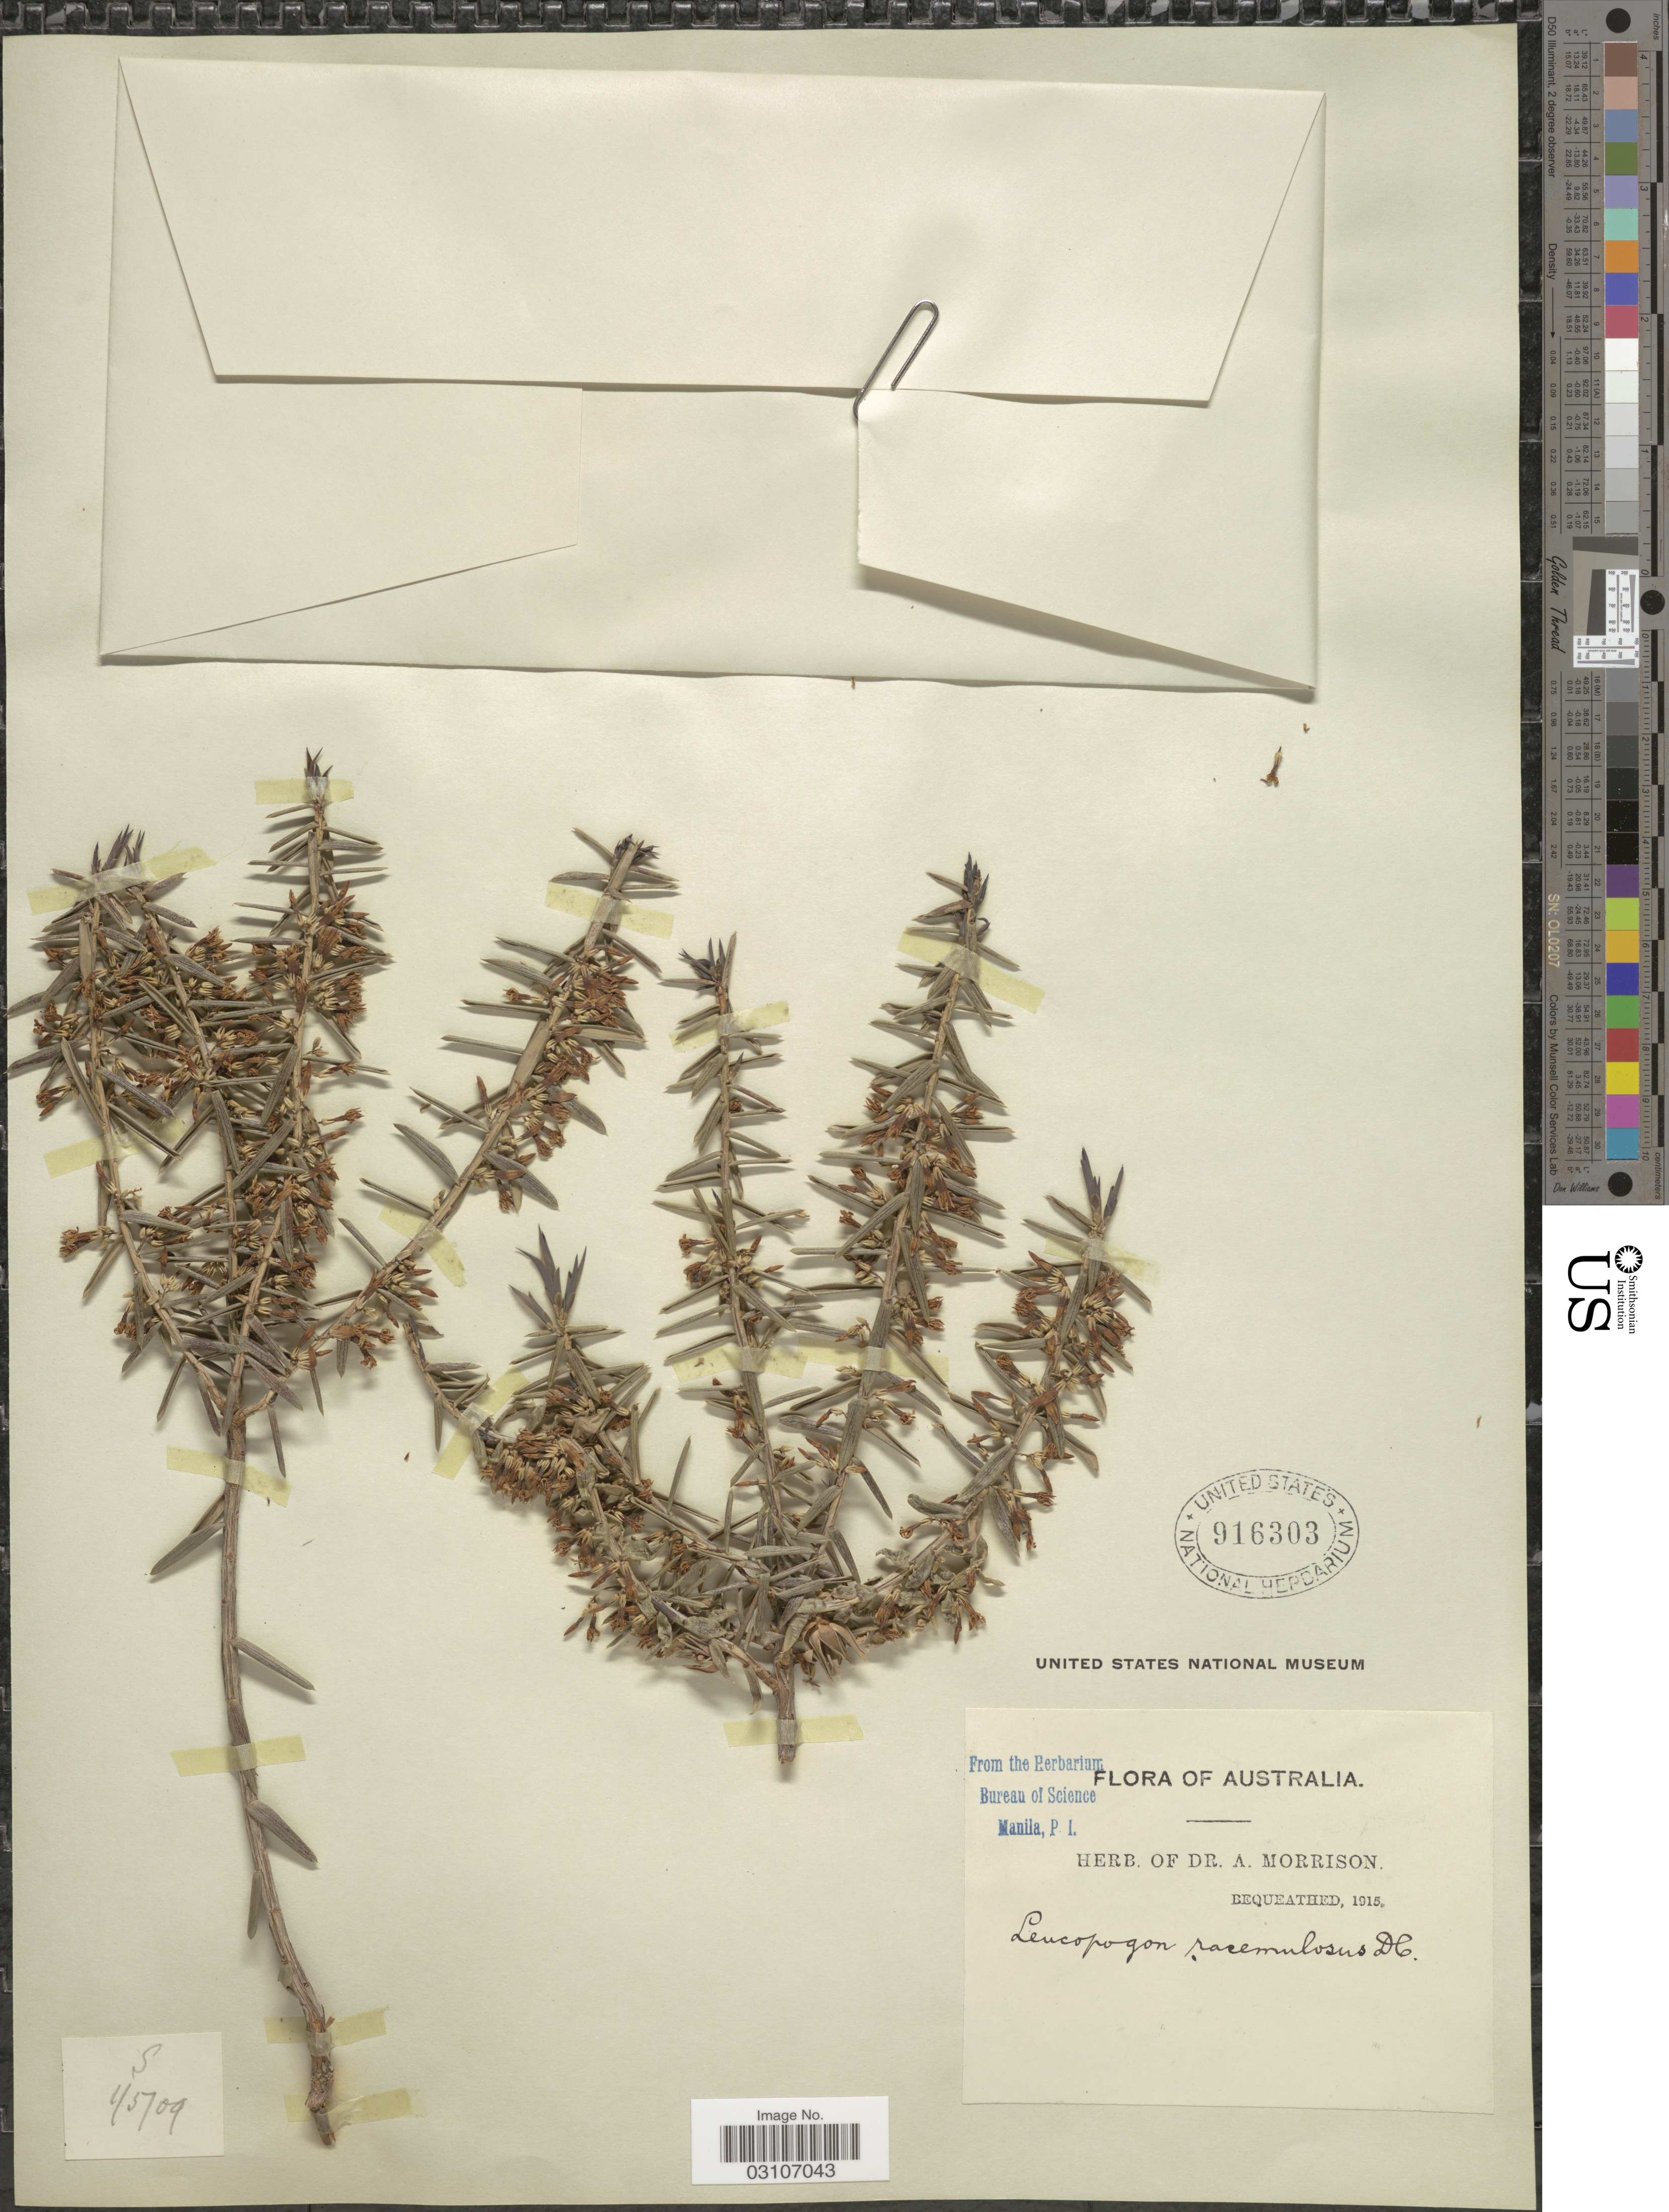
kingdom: Plantae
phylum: Tracheophyta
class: Magnoliopsida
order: Ericales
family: Ericaceae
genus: Leucopogon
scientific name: Leucopogon racemulosus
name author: DC.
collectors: ex herb. Dr. A. Morrison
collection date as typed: Transcribed d/m/y: 1/5/9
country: Australia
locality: S.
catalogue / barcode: US 916303